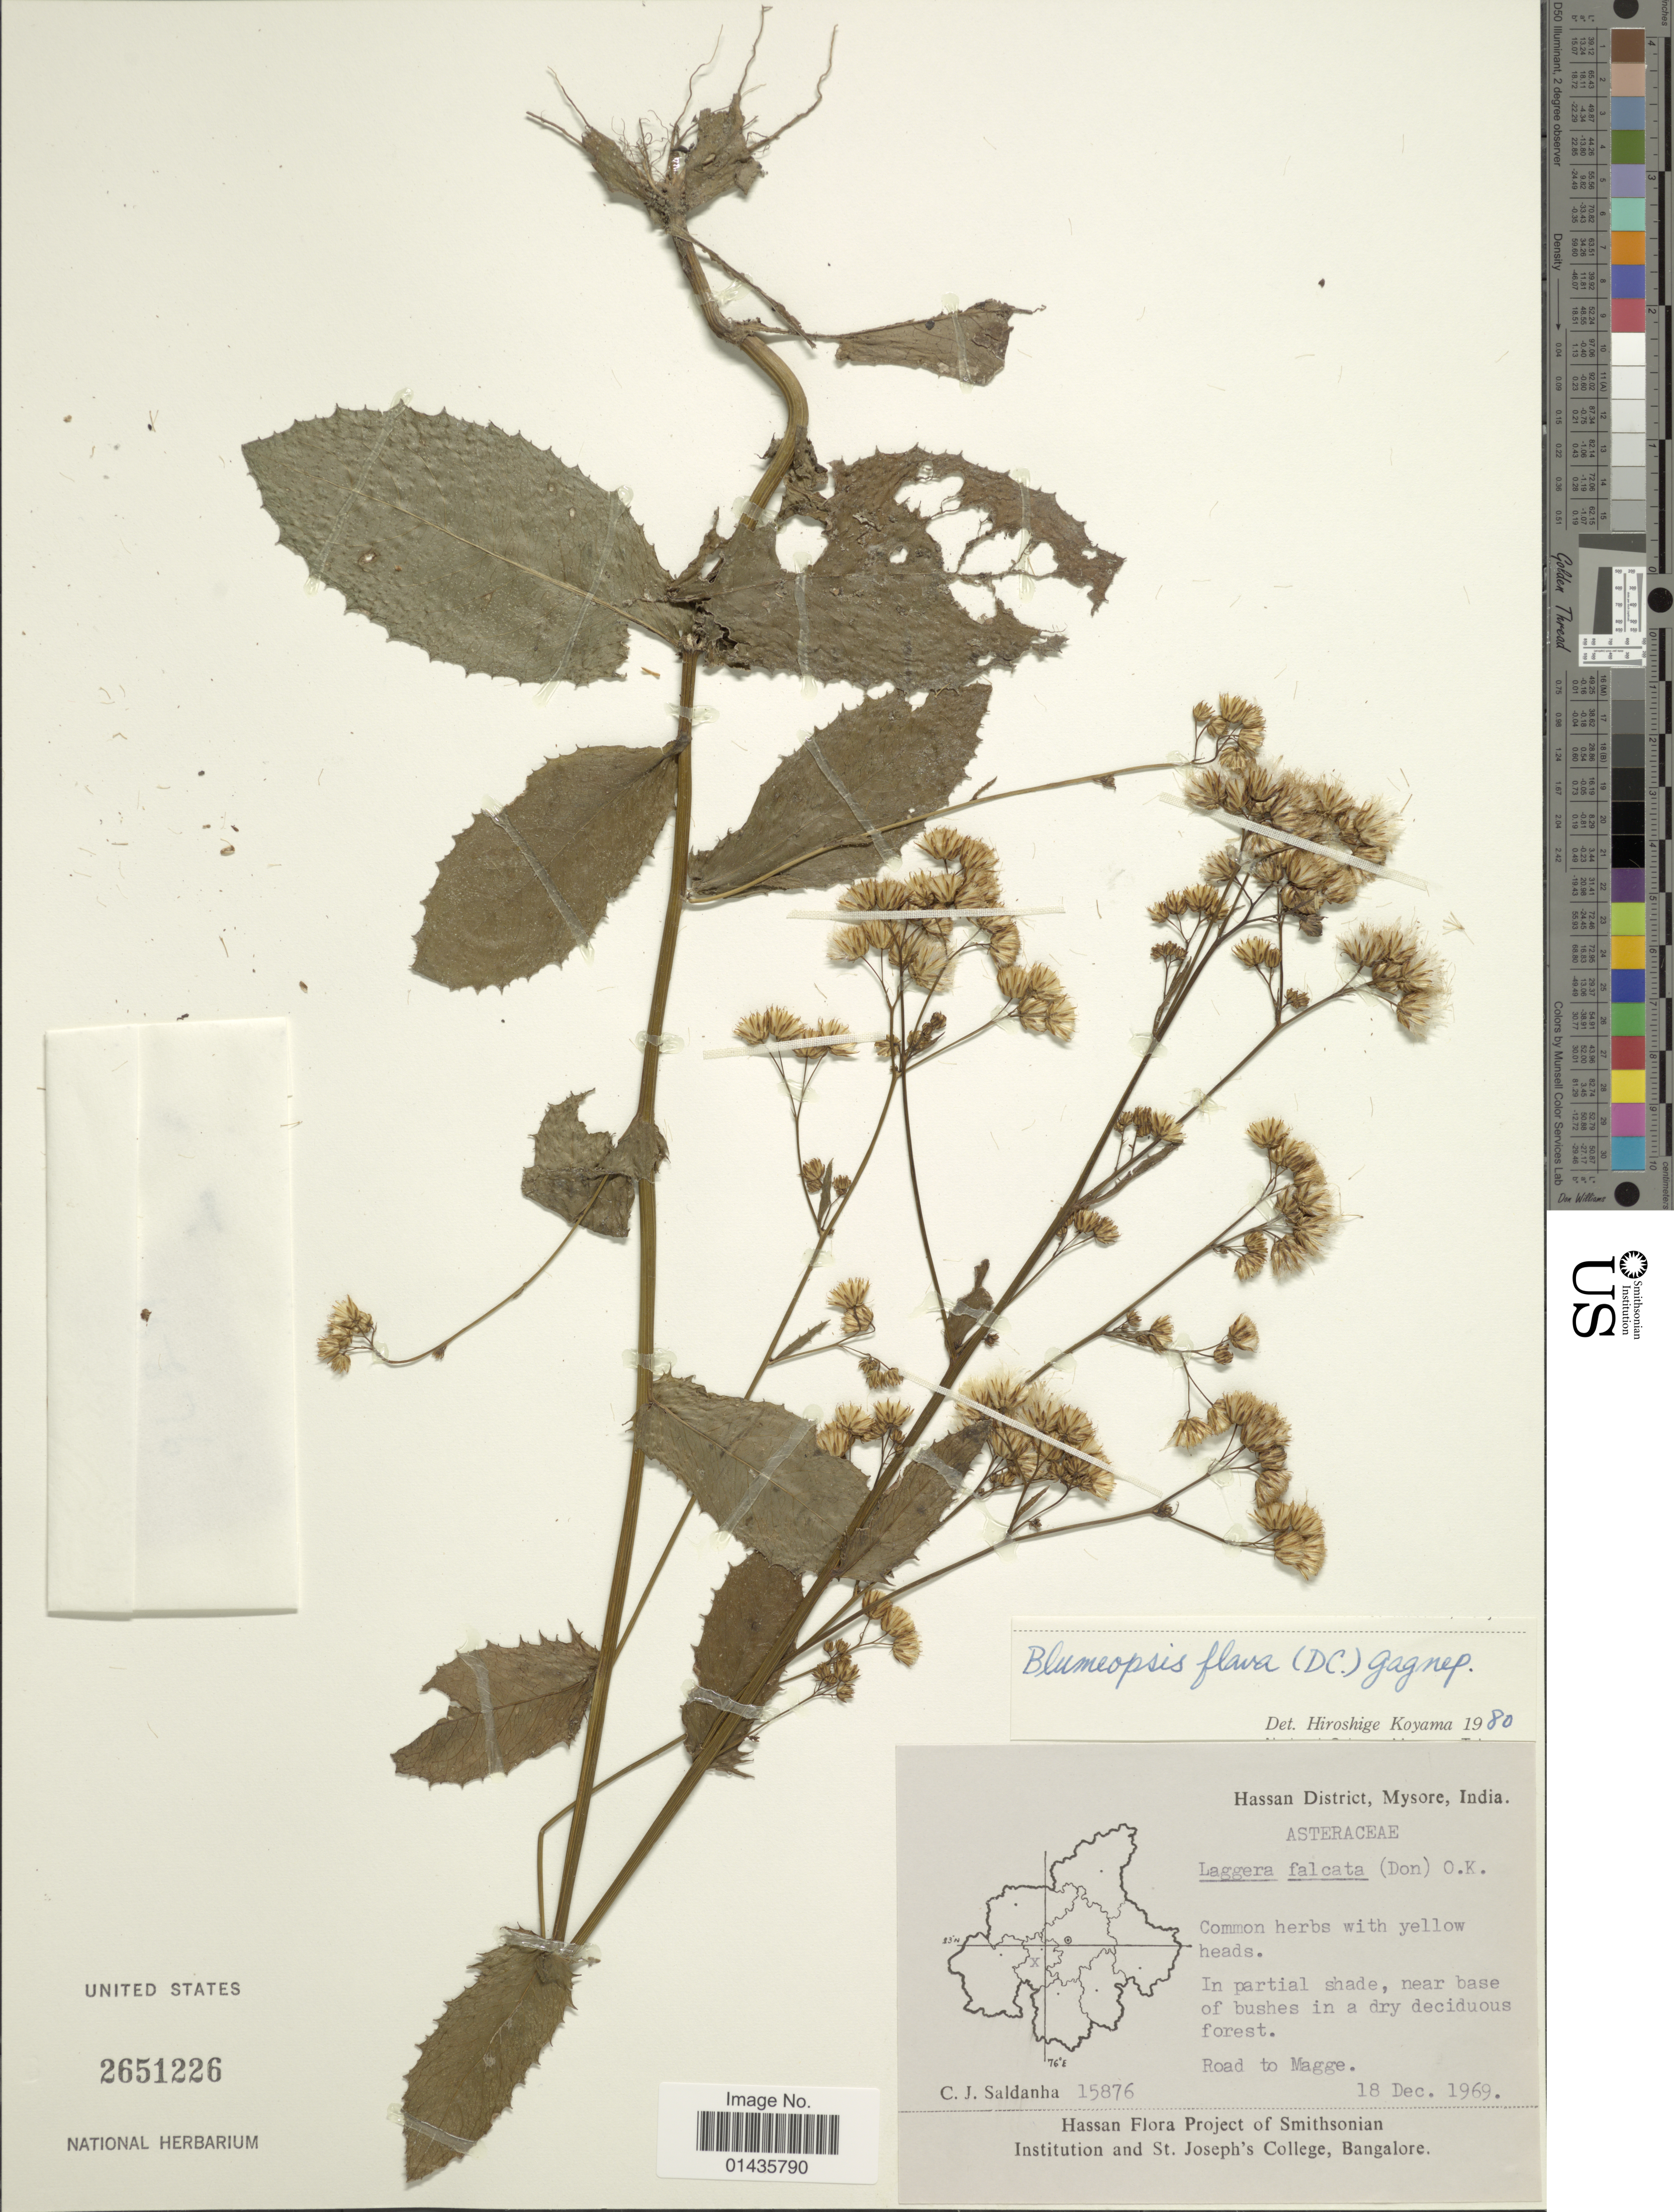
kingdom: Plantae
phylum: Tracheophyta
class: Magnoliopsida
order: Asterales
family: Asteraceae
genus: Blumeopsis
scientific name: Blumeopsis falcata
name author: (D. Don) Merr.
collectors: C. J. Saldanha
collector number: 15876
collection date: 1969-12-18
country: India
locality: Hassan District, Mysore, road to Magge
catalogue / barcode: US 2651226